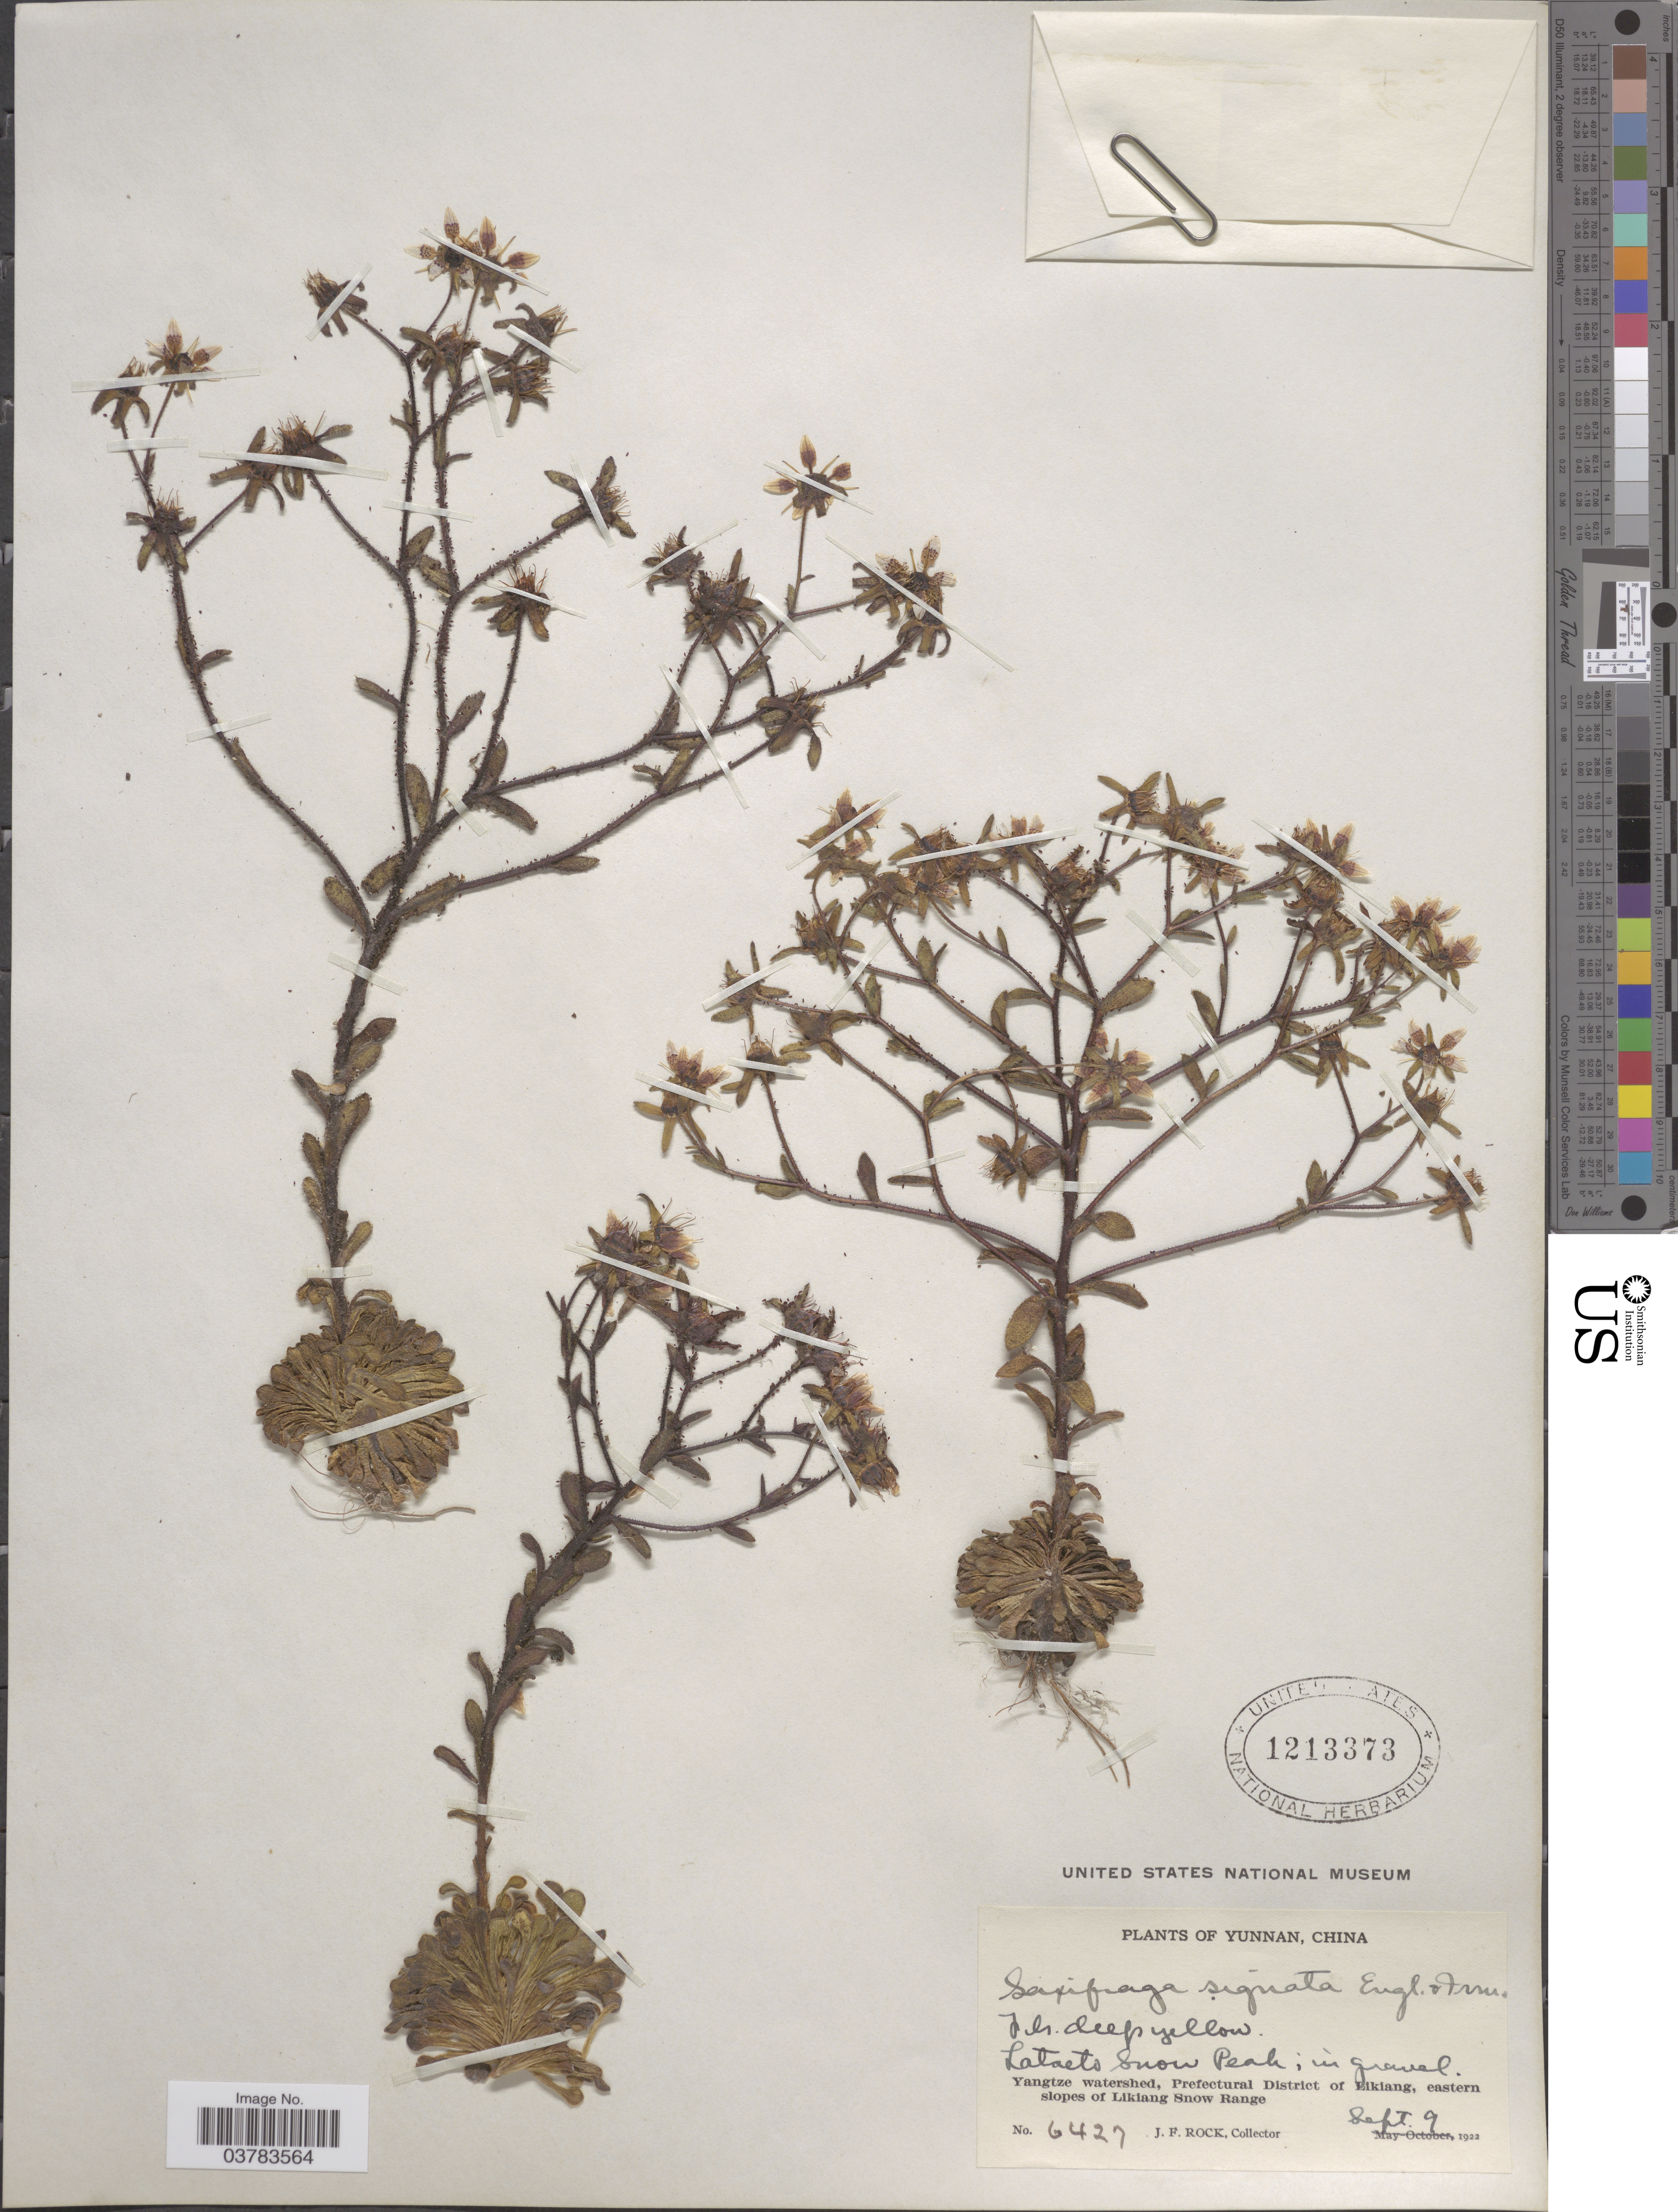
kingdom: Plantae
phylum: Tracheophyta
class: Magnoliopsida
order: Saxifragales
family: Saxifragaceae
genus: Saxifraga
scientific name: Saxifraga signata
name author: Engl. & Irmsch.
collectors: J. Rock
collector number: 6427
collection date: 1922-09-09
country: China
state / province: Yunnan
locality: Lataeto [interpreted] Snow Peak; in gravel. Yangtze watershed, Prefectural District of Likiang, eastern slopes of Likiang Snow Range.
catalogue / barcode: US 1213373